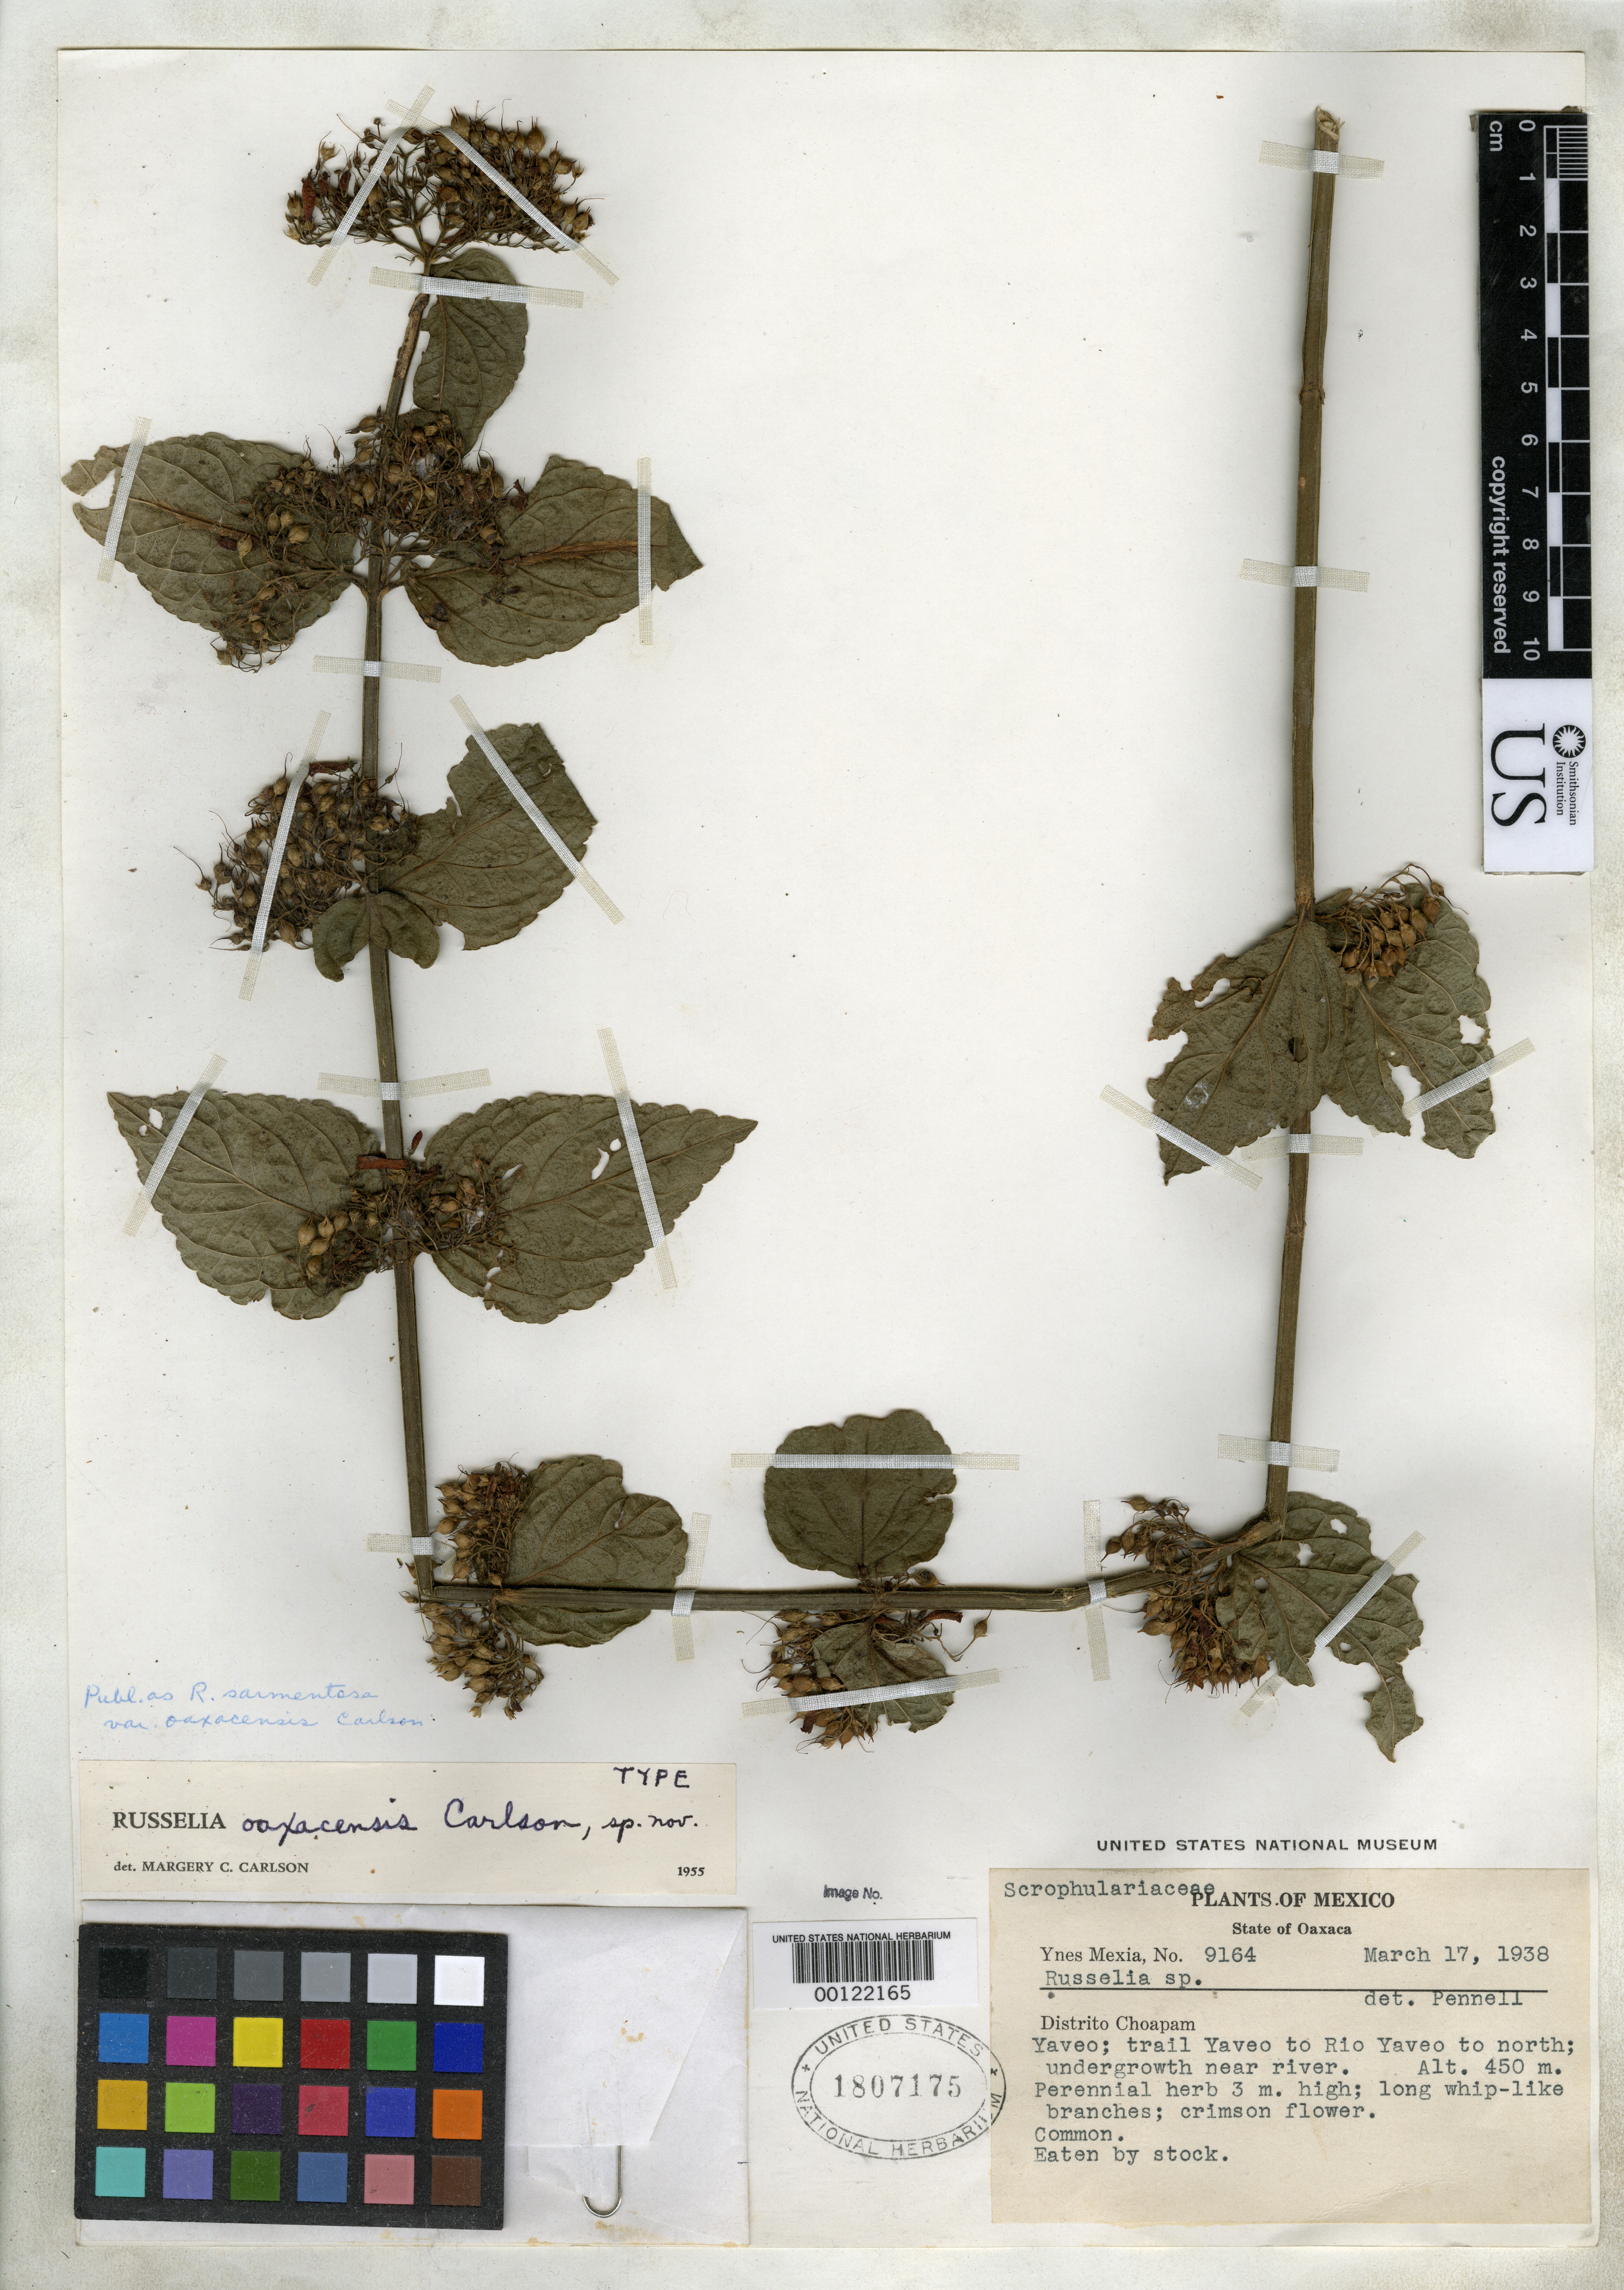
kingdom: Plantae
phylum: Tracheophyta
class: Magnoliopsida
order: Lamiales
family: Plantaginaceae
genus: Russelia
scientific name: Russelia sarmentosa var. oaxacensis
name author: Carlson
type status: Holotype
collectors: Y. Mexia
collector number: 9164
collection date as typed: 17 Mar 1938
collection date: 1938-03-17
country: Mexico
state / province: Oaxaca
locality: Yaveo.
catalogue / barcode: US 1807175